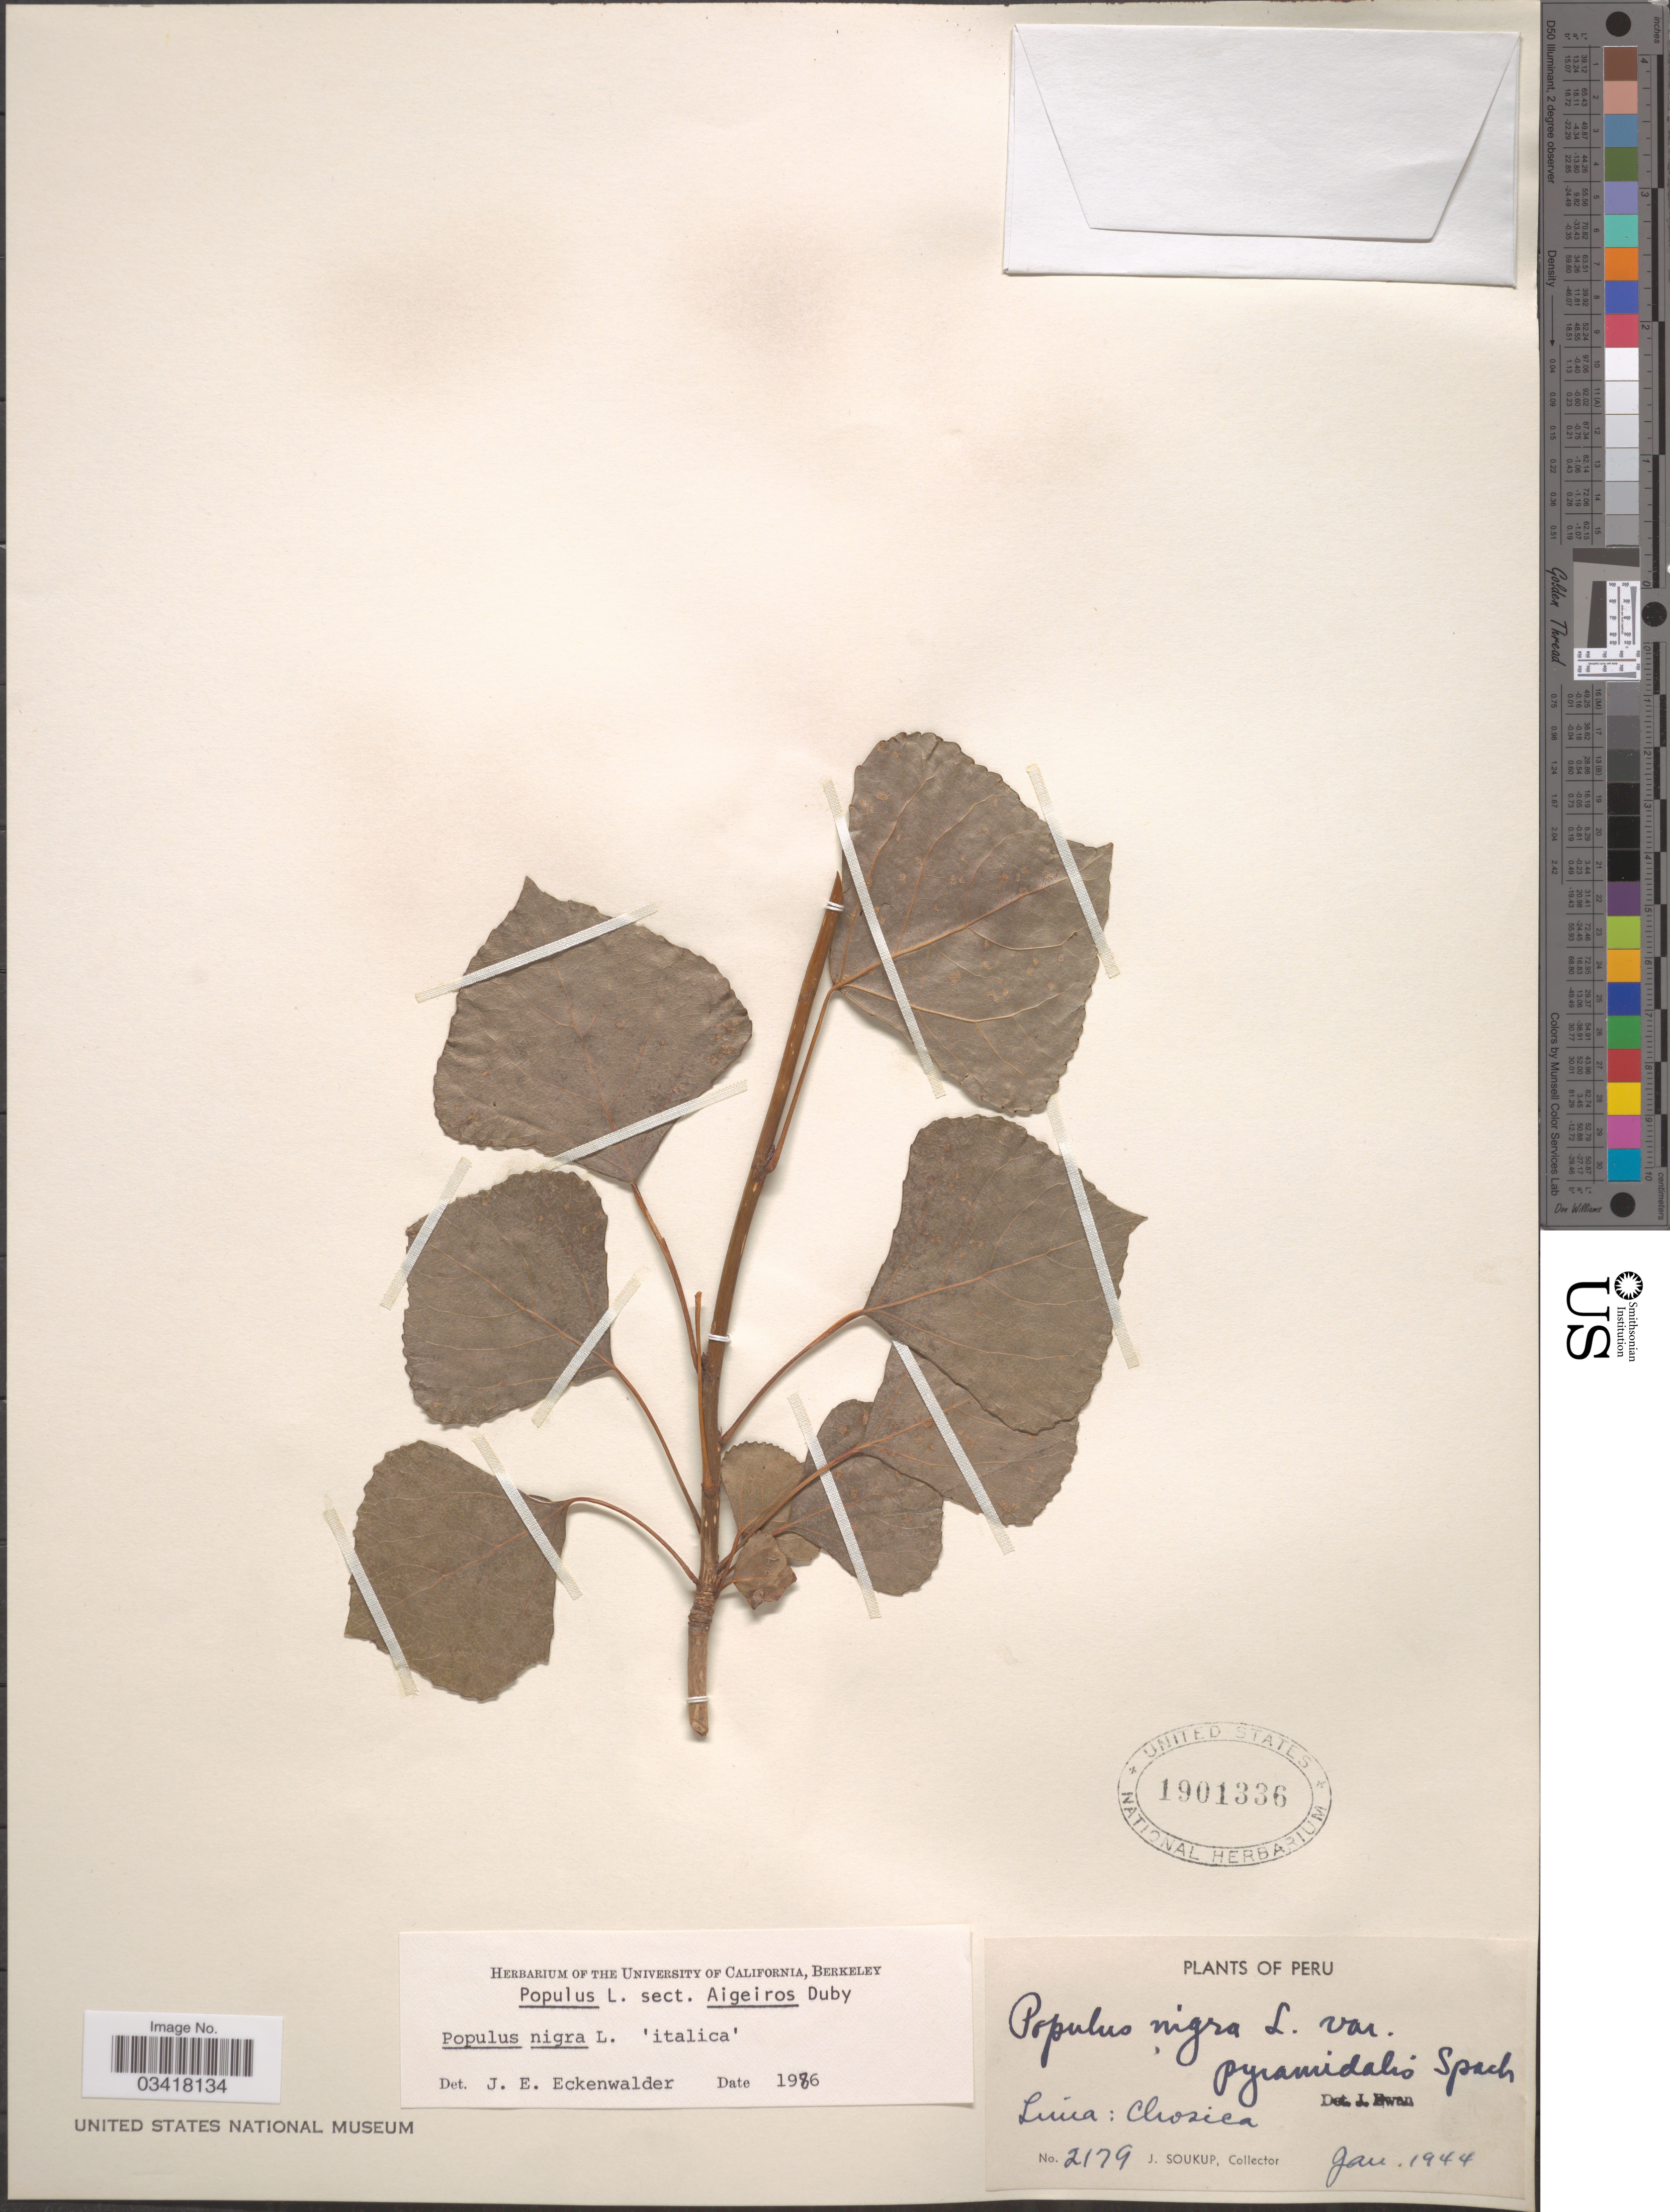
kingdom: Plantae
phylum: Tracheophyta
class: Magnoliopsida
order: Malpighiales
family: Salicaceae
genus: Populus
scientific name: Populus nigra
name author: L.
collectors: J. Soukup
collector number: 2179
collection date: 1944-01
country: Peru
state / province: Lima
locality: Chosica.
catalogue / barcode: US 1901336